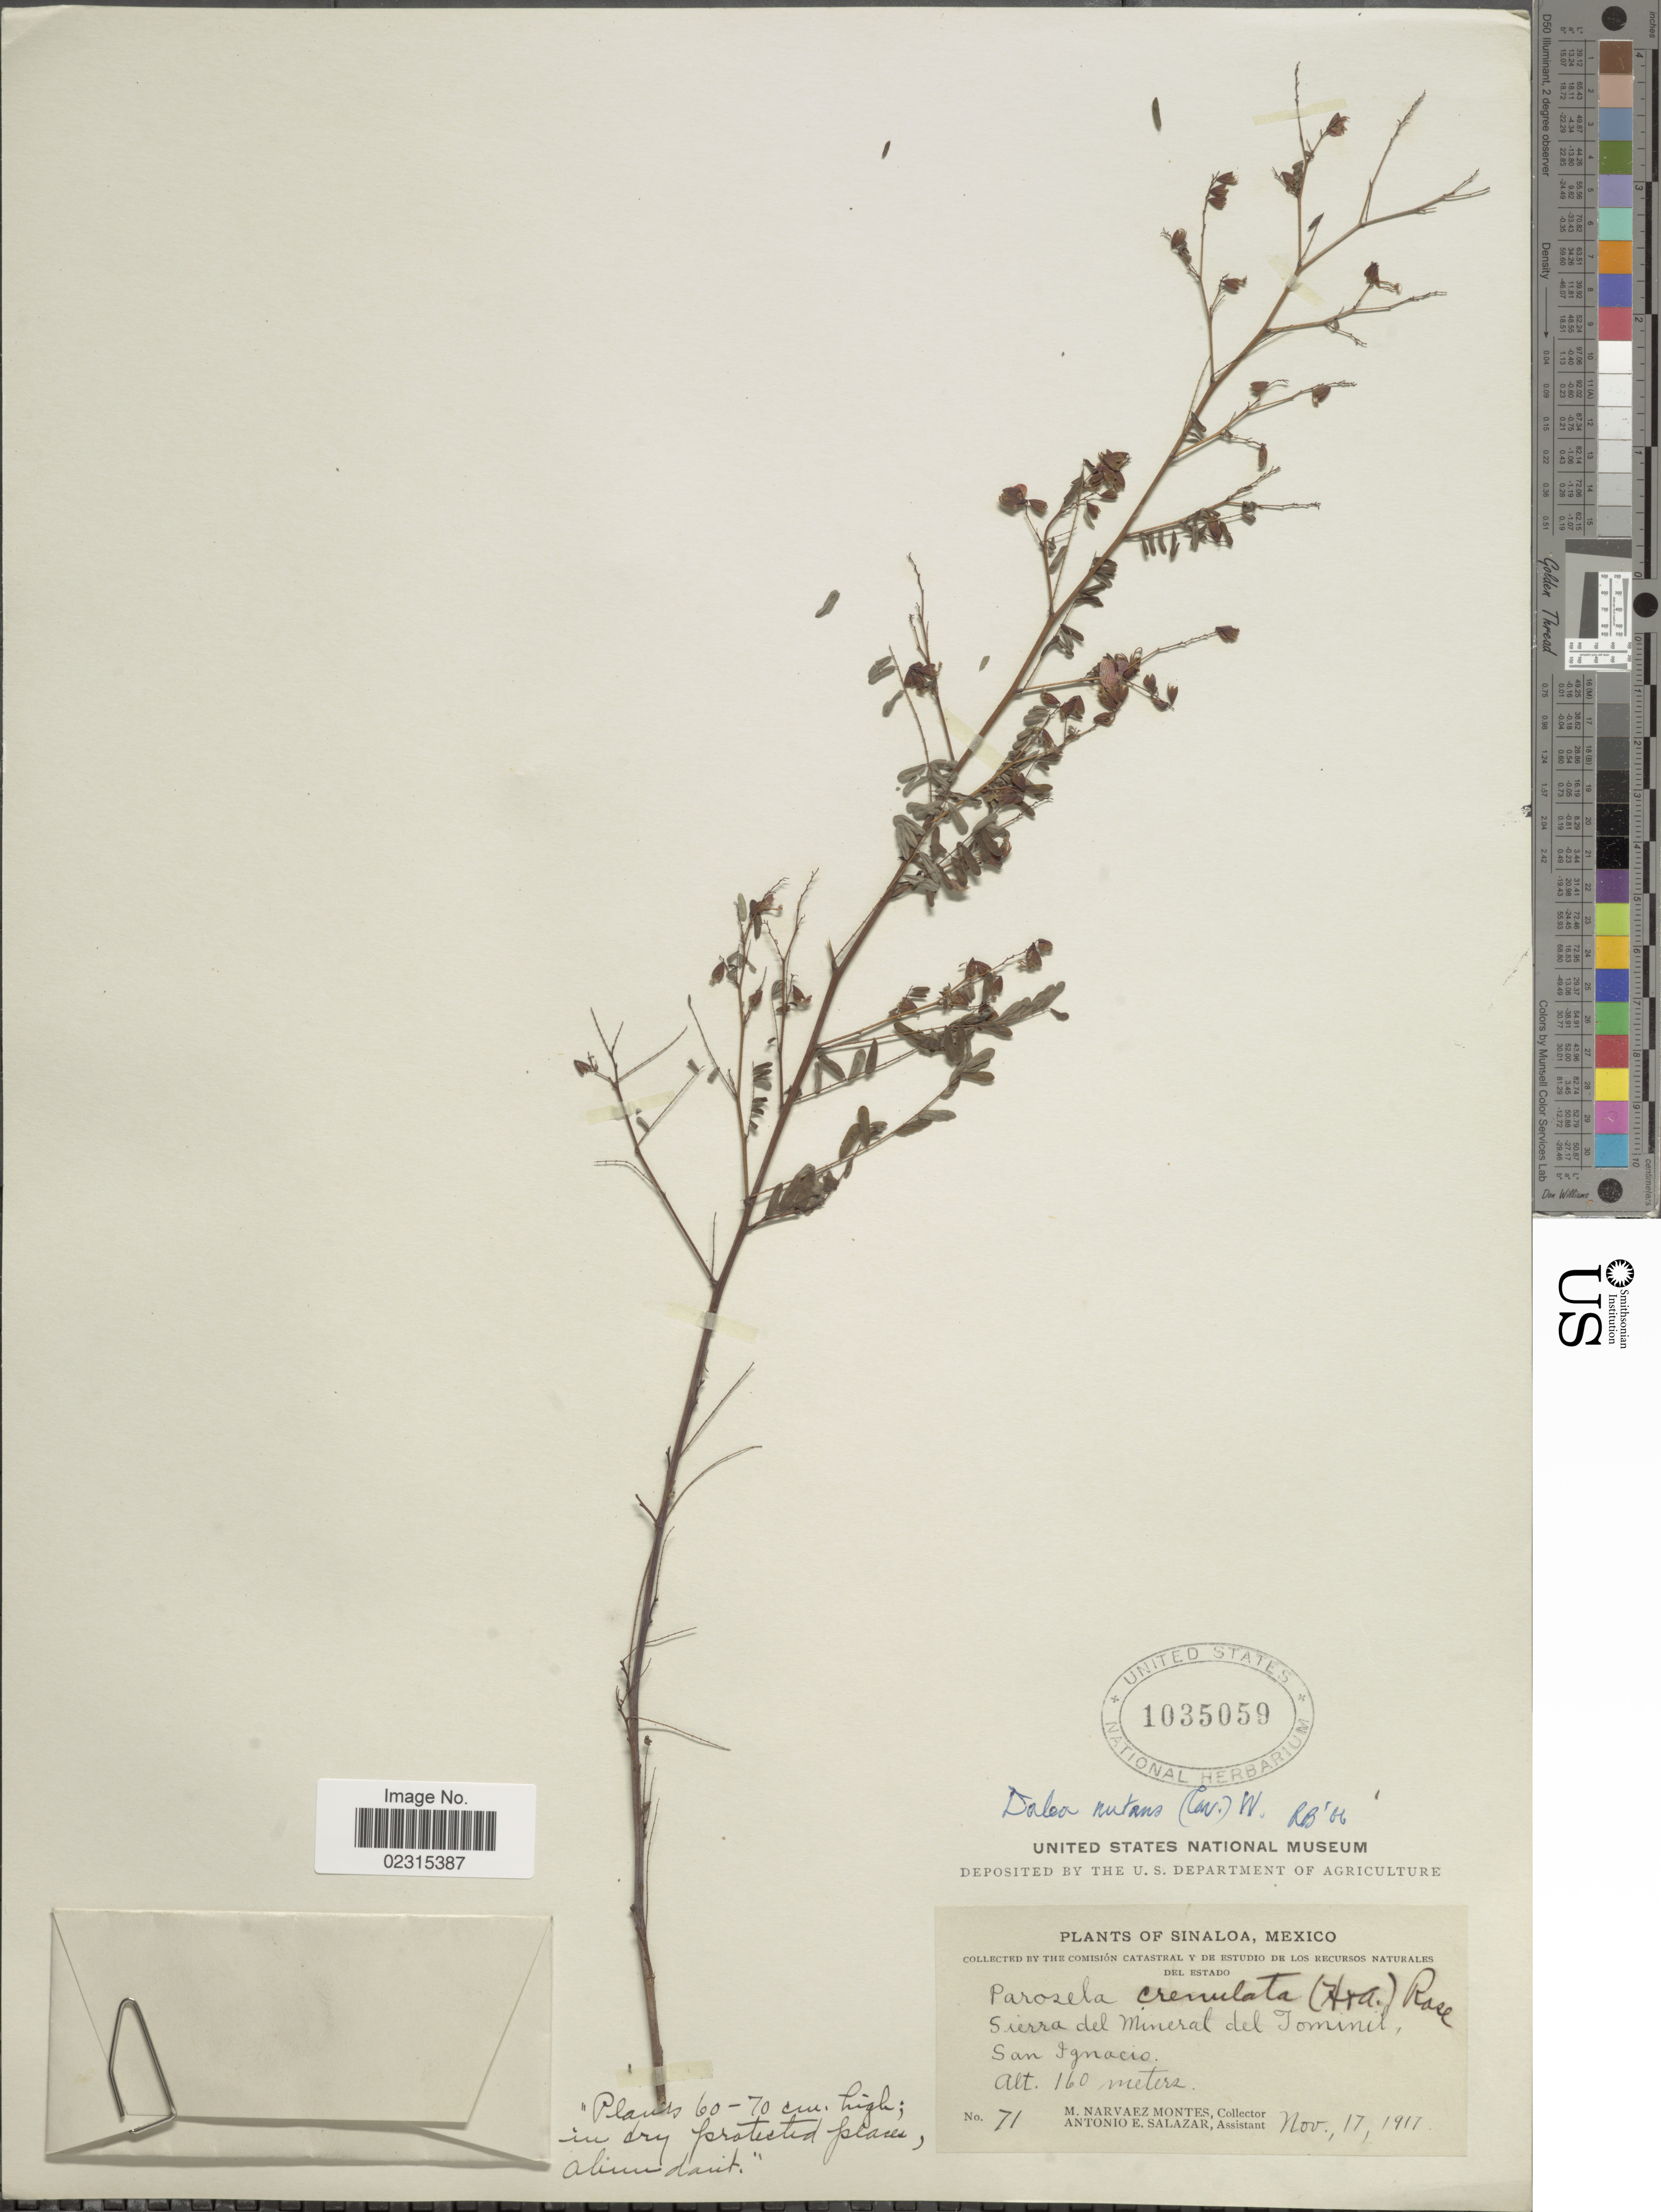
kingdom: Plantae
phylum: Tracheophyta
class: Magnoliopsida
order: Fabales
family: Fabaceae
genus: Marina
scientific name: Marina nutans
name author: (Cav.) Barneby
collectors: M. Narvaez-Montes & A. E. Salazar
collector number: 71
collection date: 1917-11-17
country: Mexico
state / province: Sinaloa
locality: Sierra del Mineral del Tominil, San Ignacio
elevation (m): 160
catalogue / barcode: US 1035059